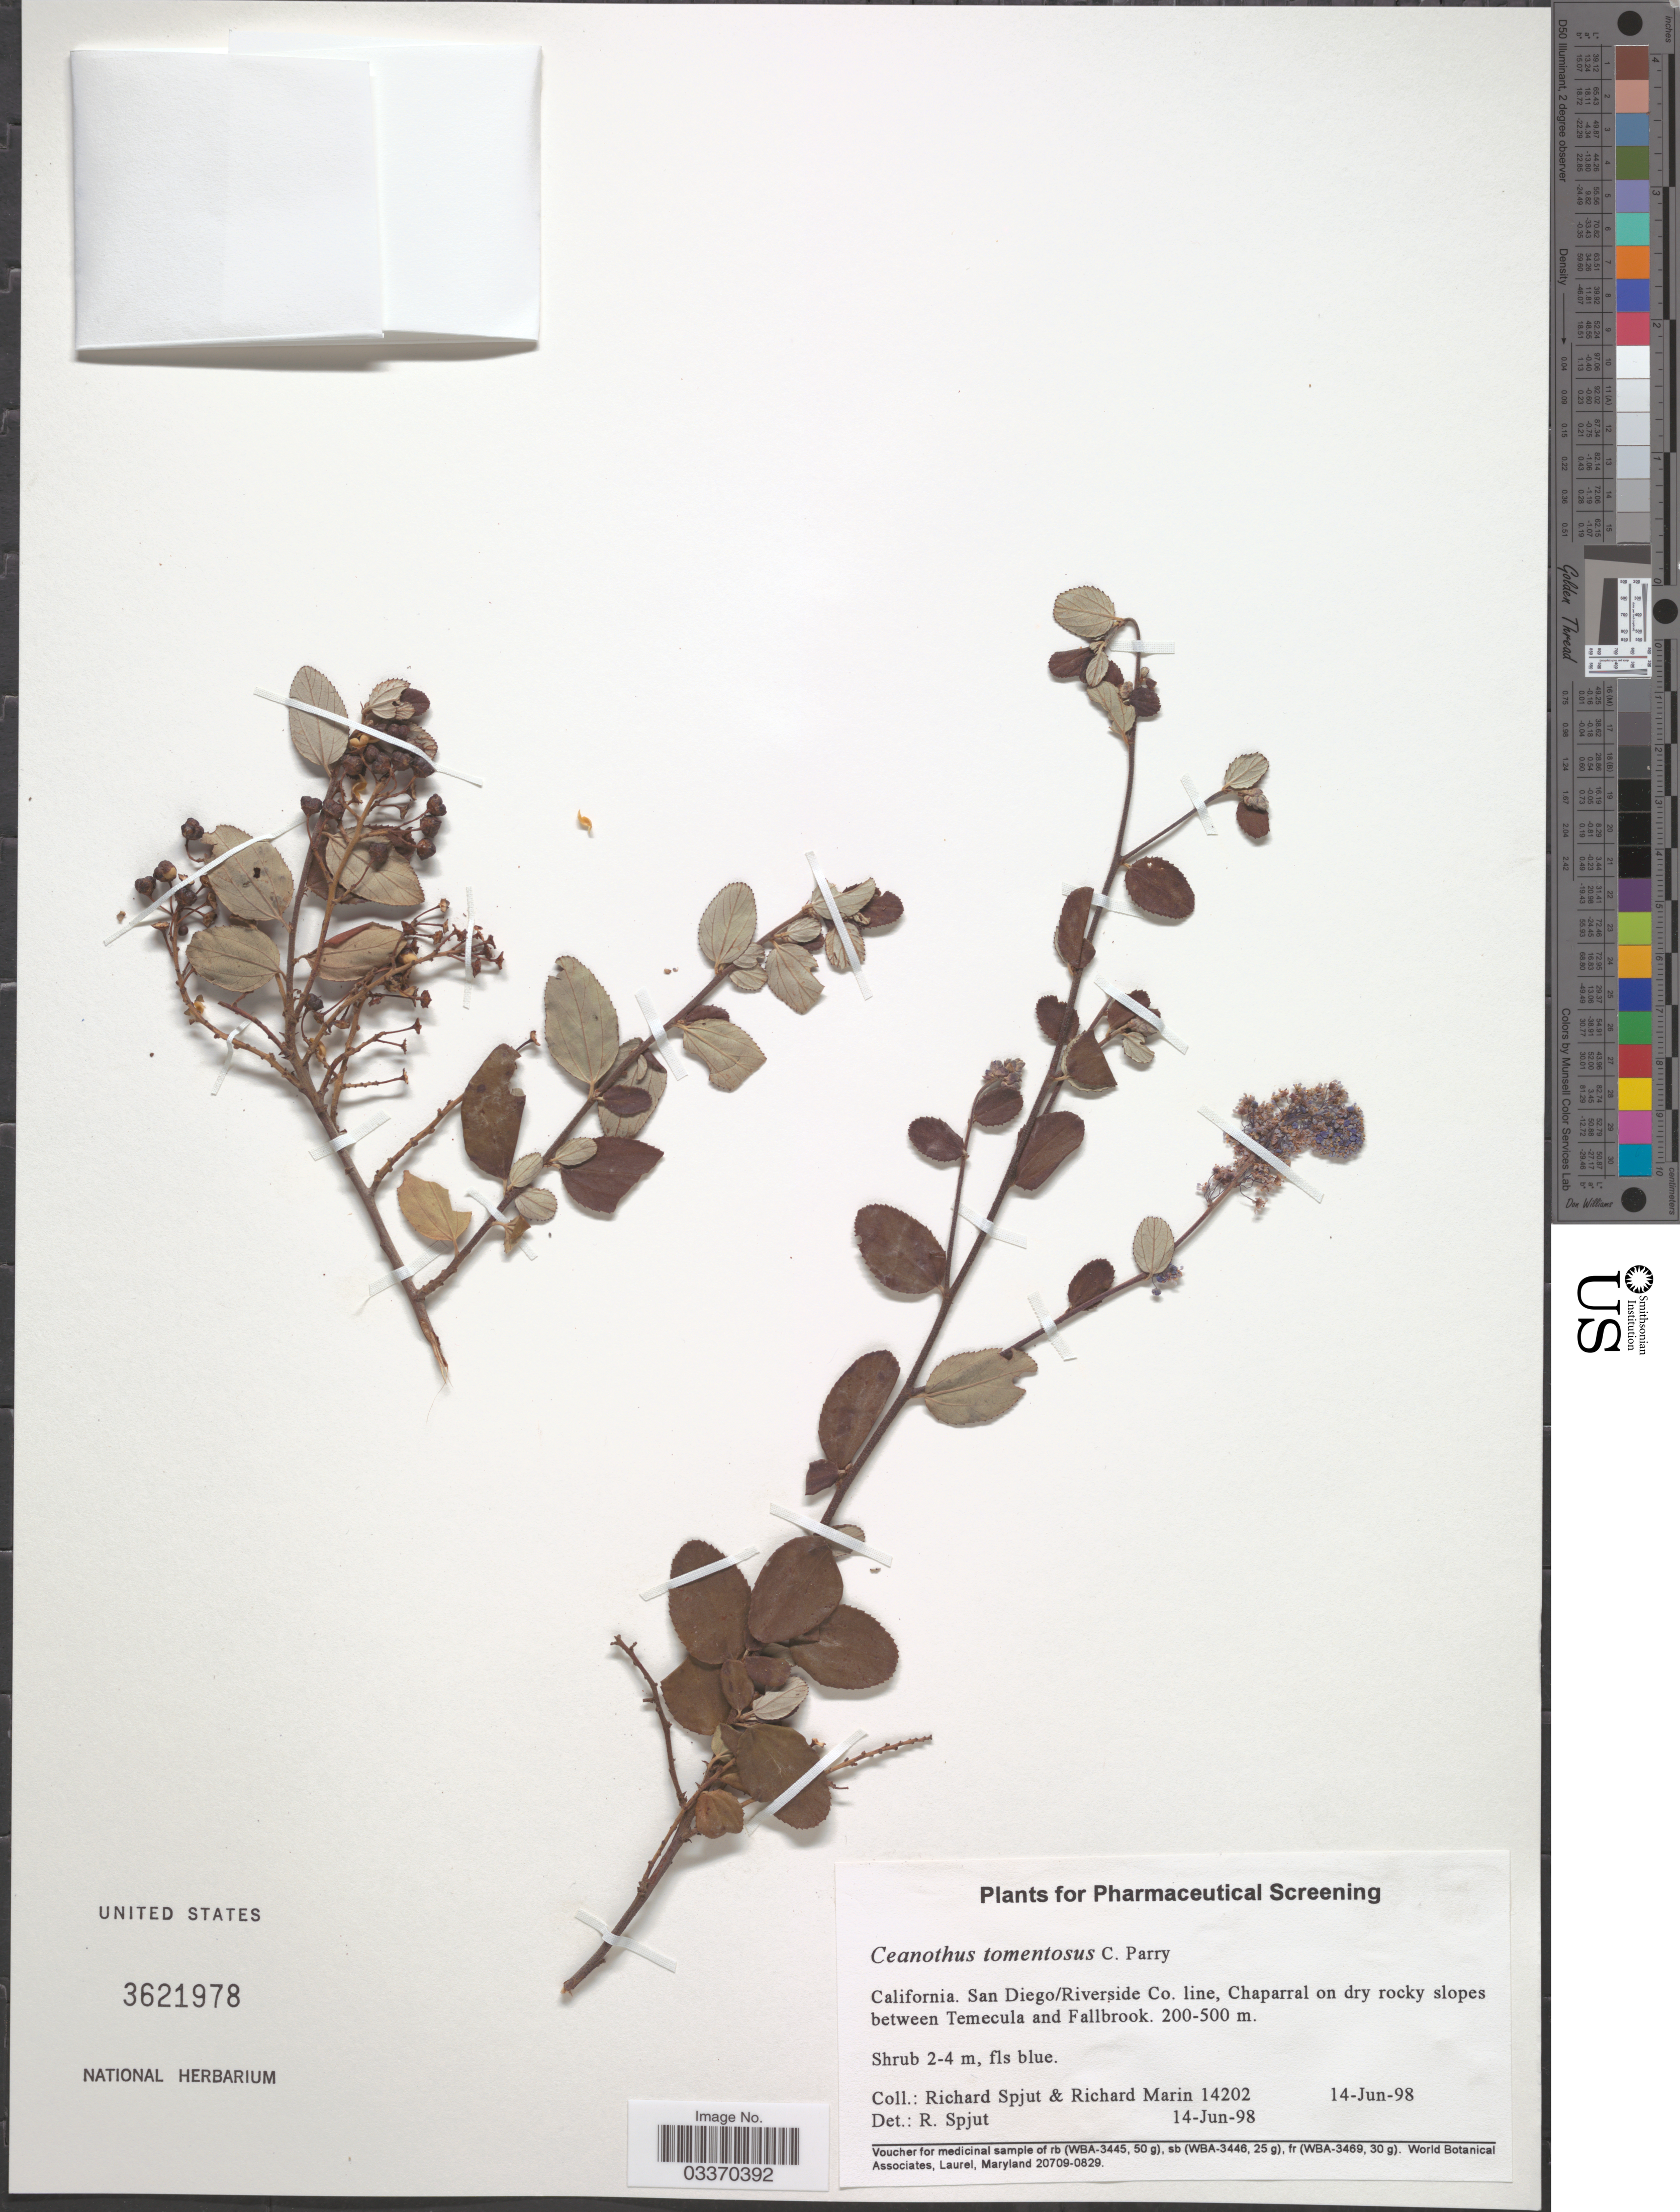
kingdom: Plantae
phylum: Tracheophyta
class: Magnoliopsida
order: Rosales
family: Rhamnaceae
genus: Ceanothus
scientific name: Ceanothus tomentosus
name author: Parry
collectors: R. Spjut & R. Marin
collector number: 14202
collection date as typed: Transcribed d/m/y: 14/6/98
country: United States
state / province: California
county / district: San Diego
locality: San Diego/Riverside Co. line, Chaparral on dry rocky slopes between Temecula and Fallbrook.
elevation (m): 200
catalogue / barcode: US 3621978